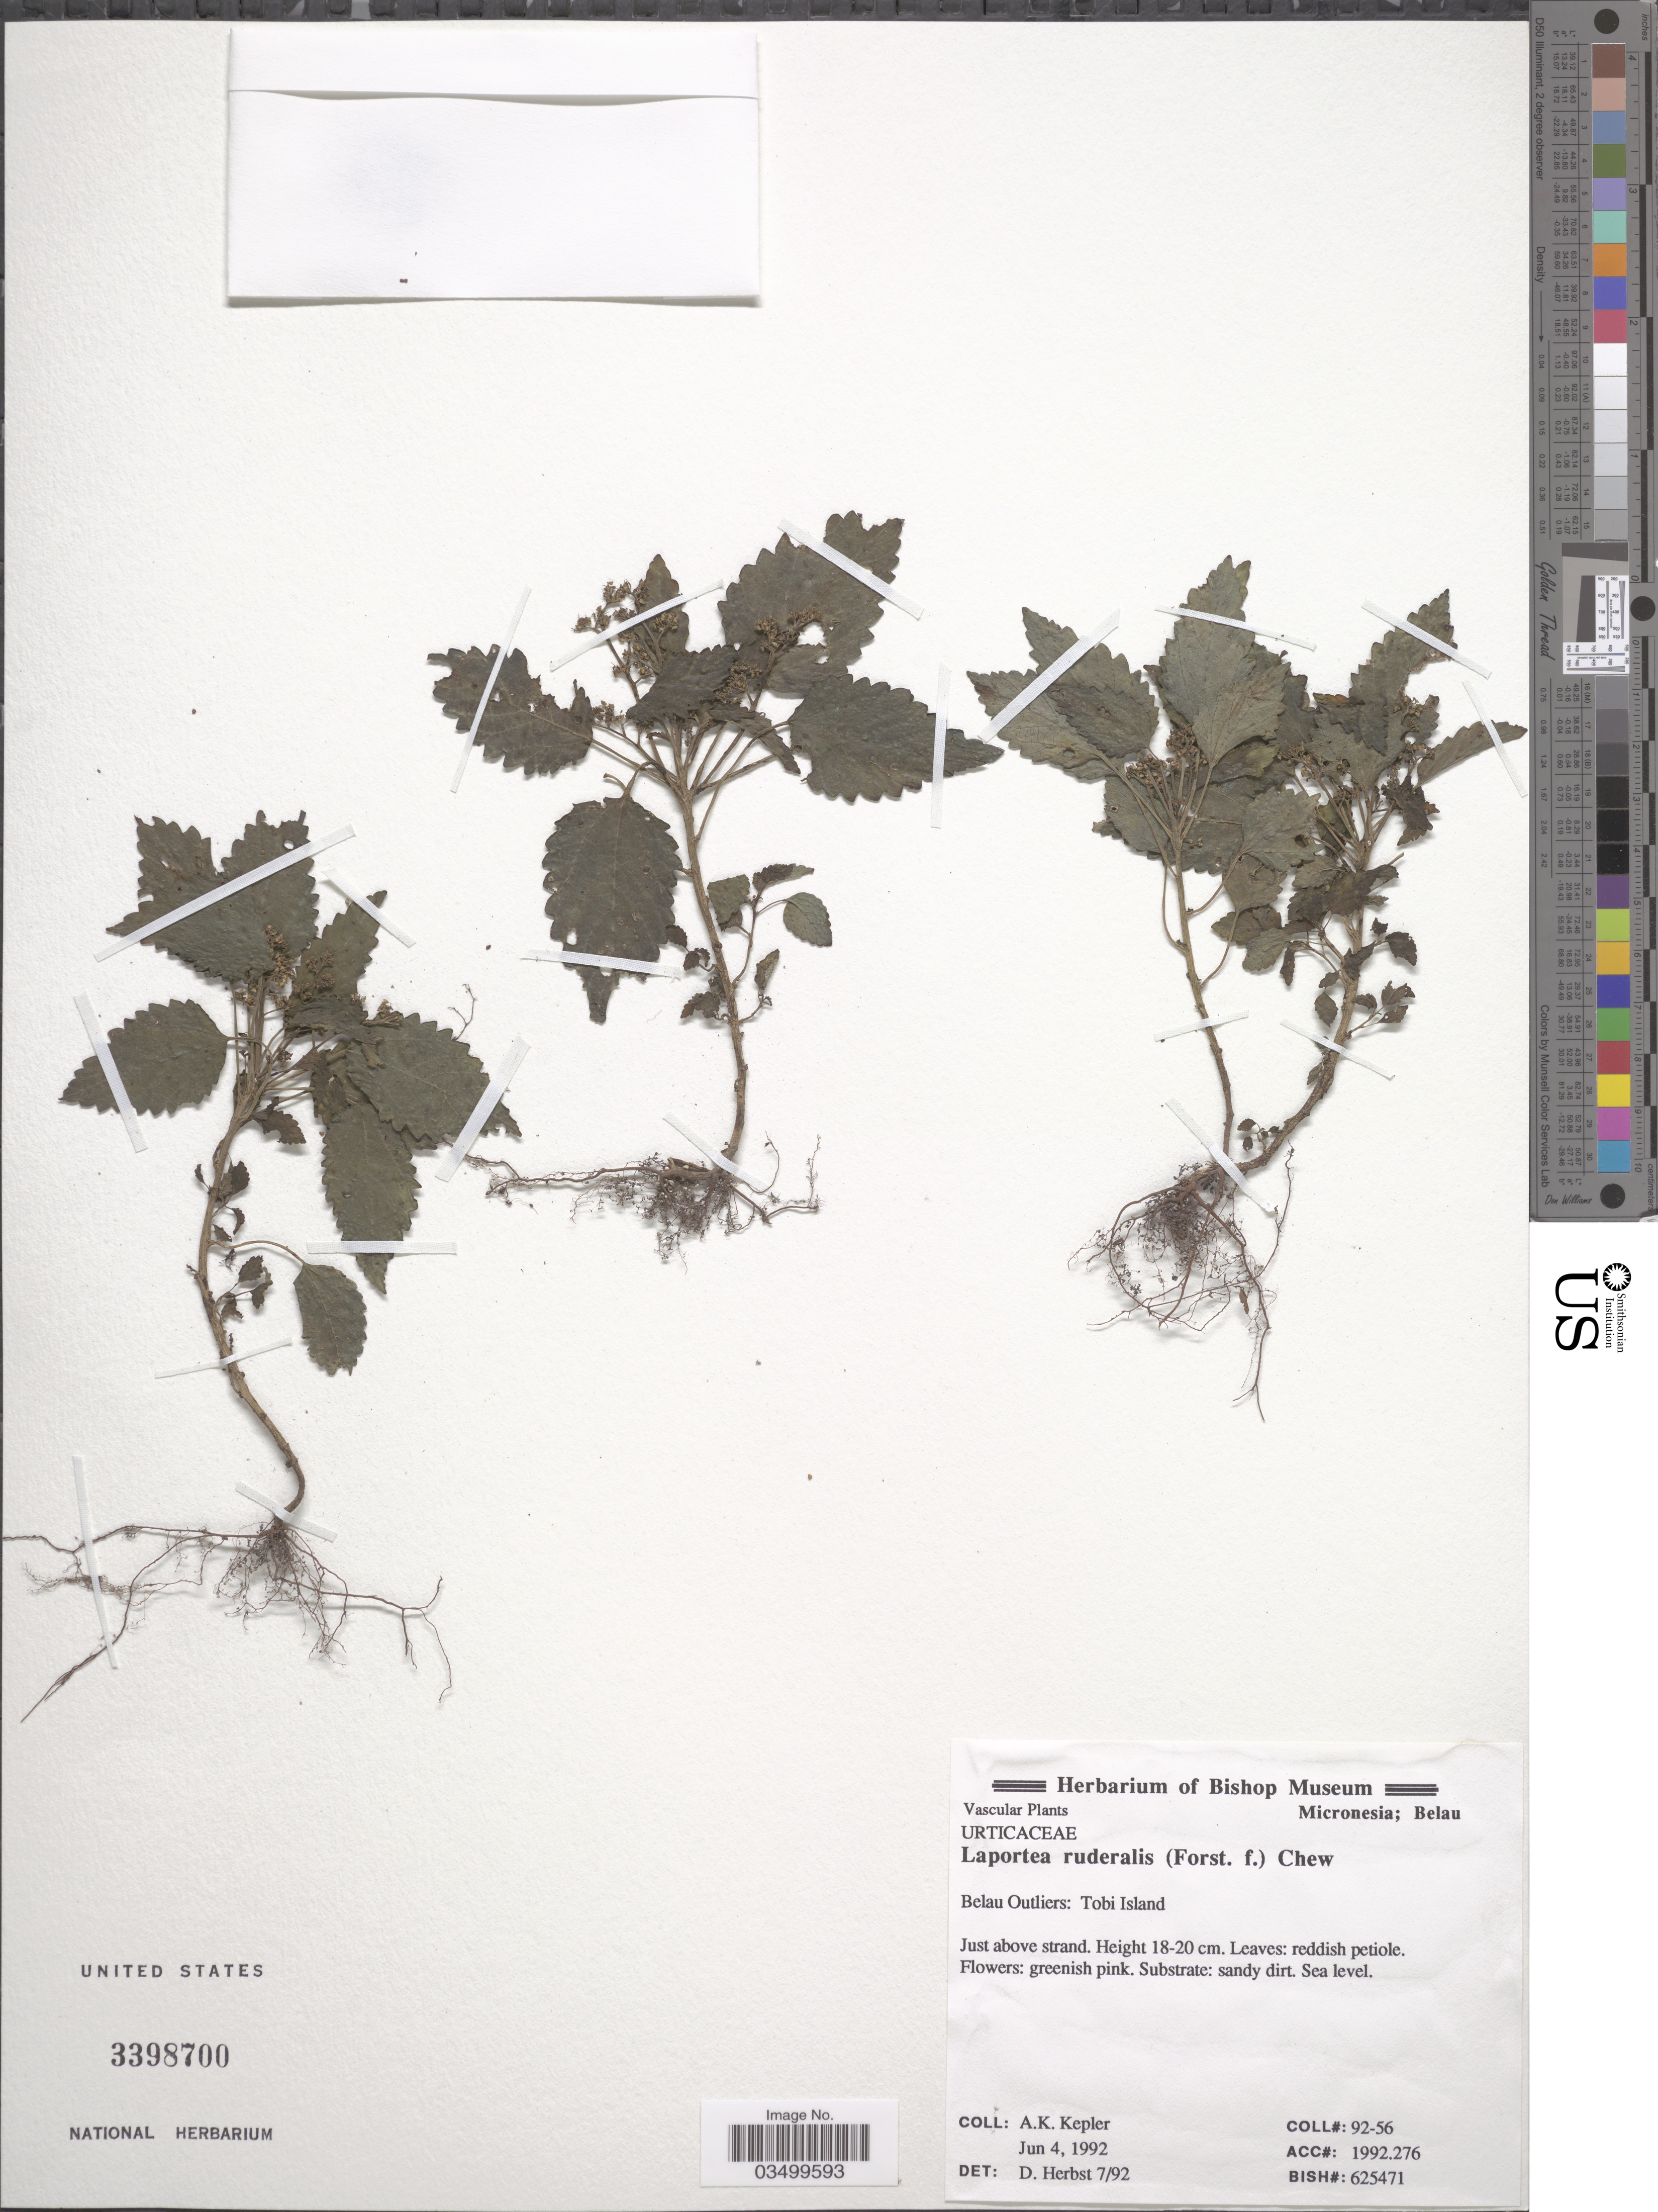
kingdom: Plantae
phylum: Tracheophyta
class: Magnoliopsida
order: Rosales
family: Urticaceae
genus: Laportea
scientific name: Laportea ruderalis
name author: (G. Forst.) Chew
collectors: A. K. Kepler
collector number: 92-56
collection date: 1992-06-04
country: Palau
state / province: Belau Outliers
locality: Tobi Island.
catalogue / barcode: US 3398700